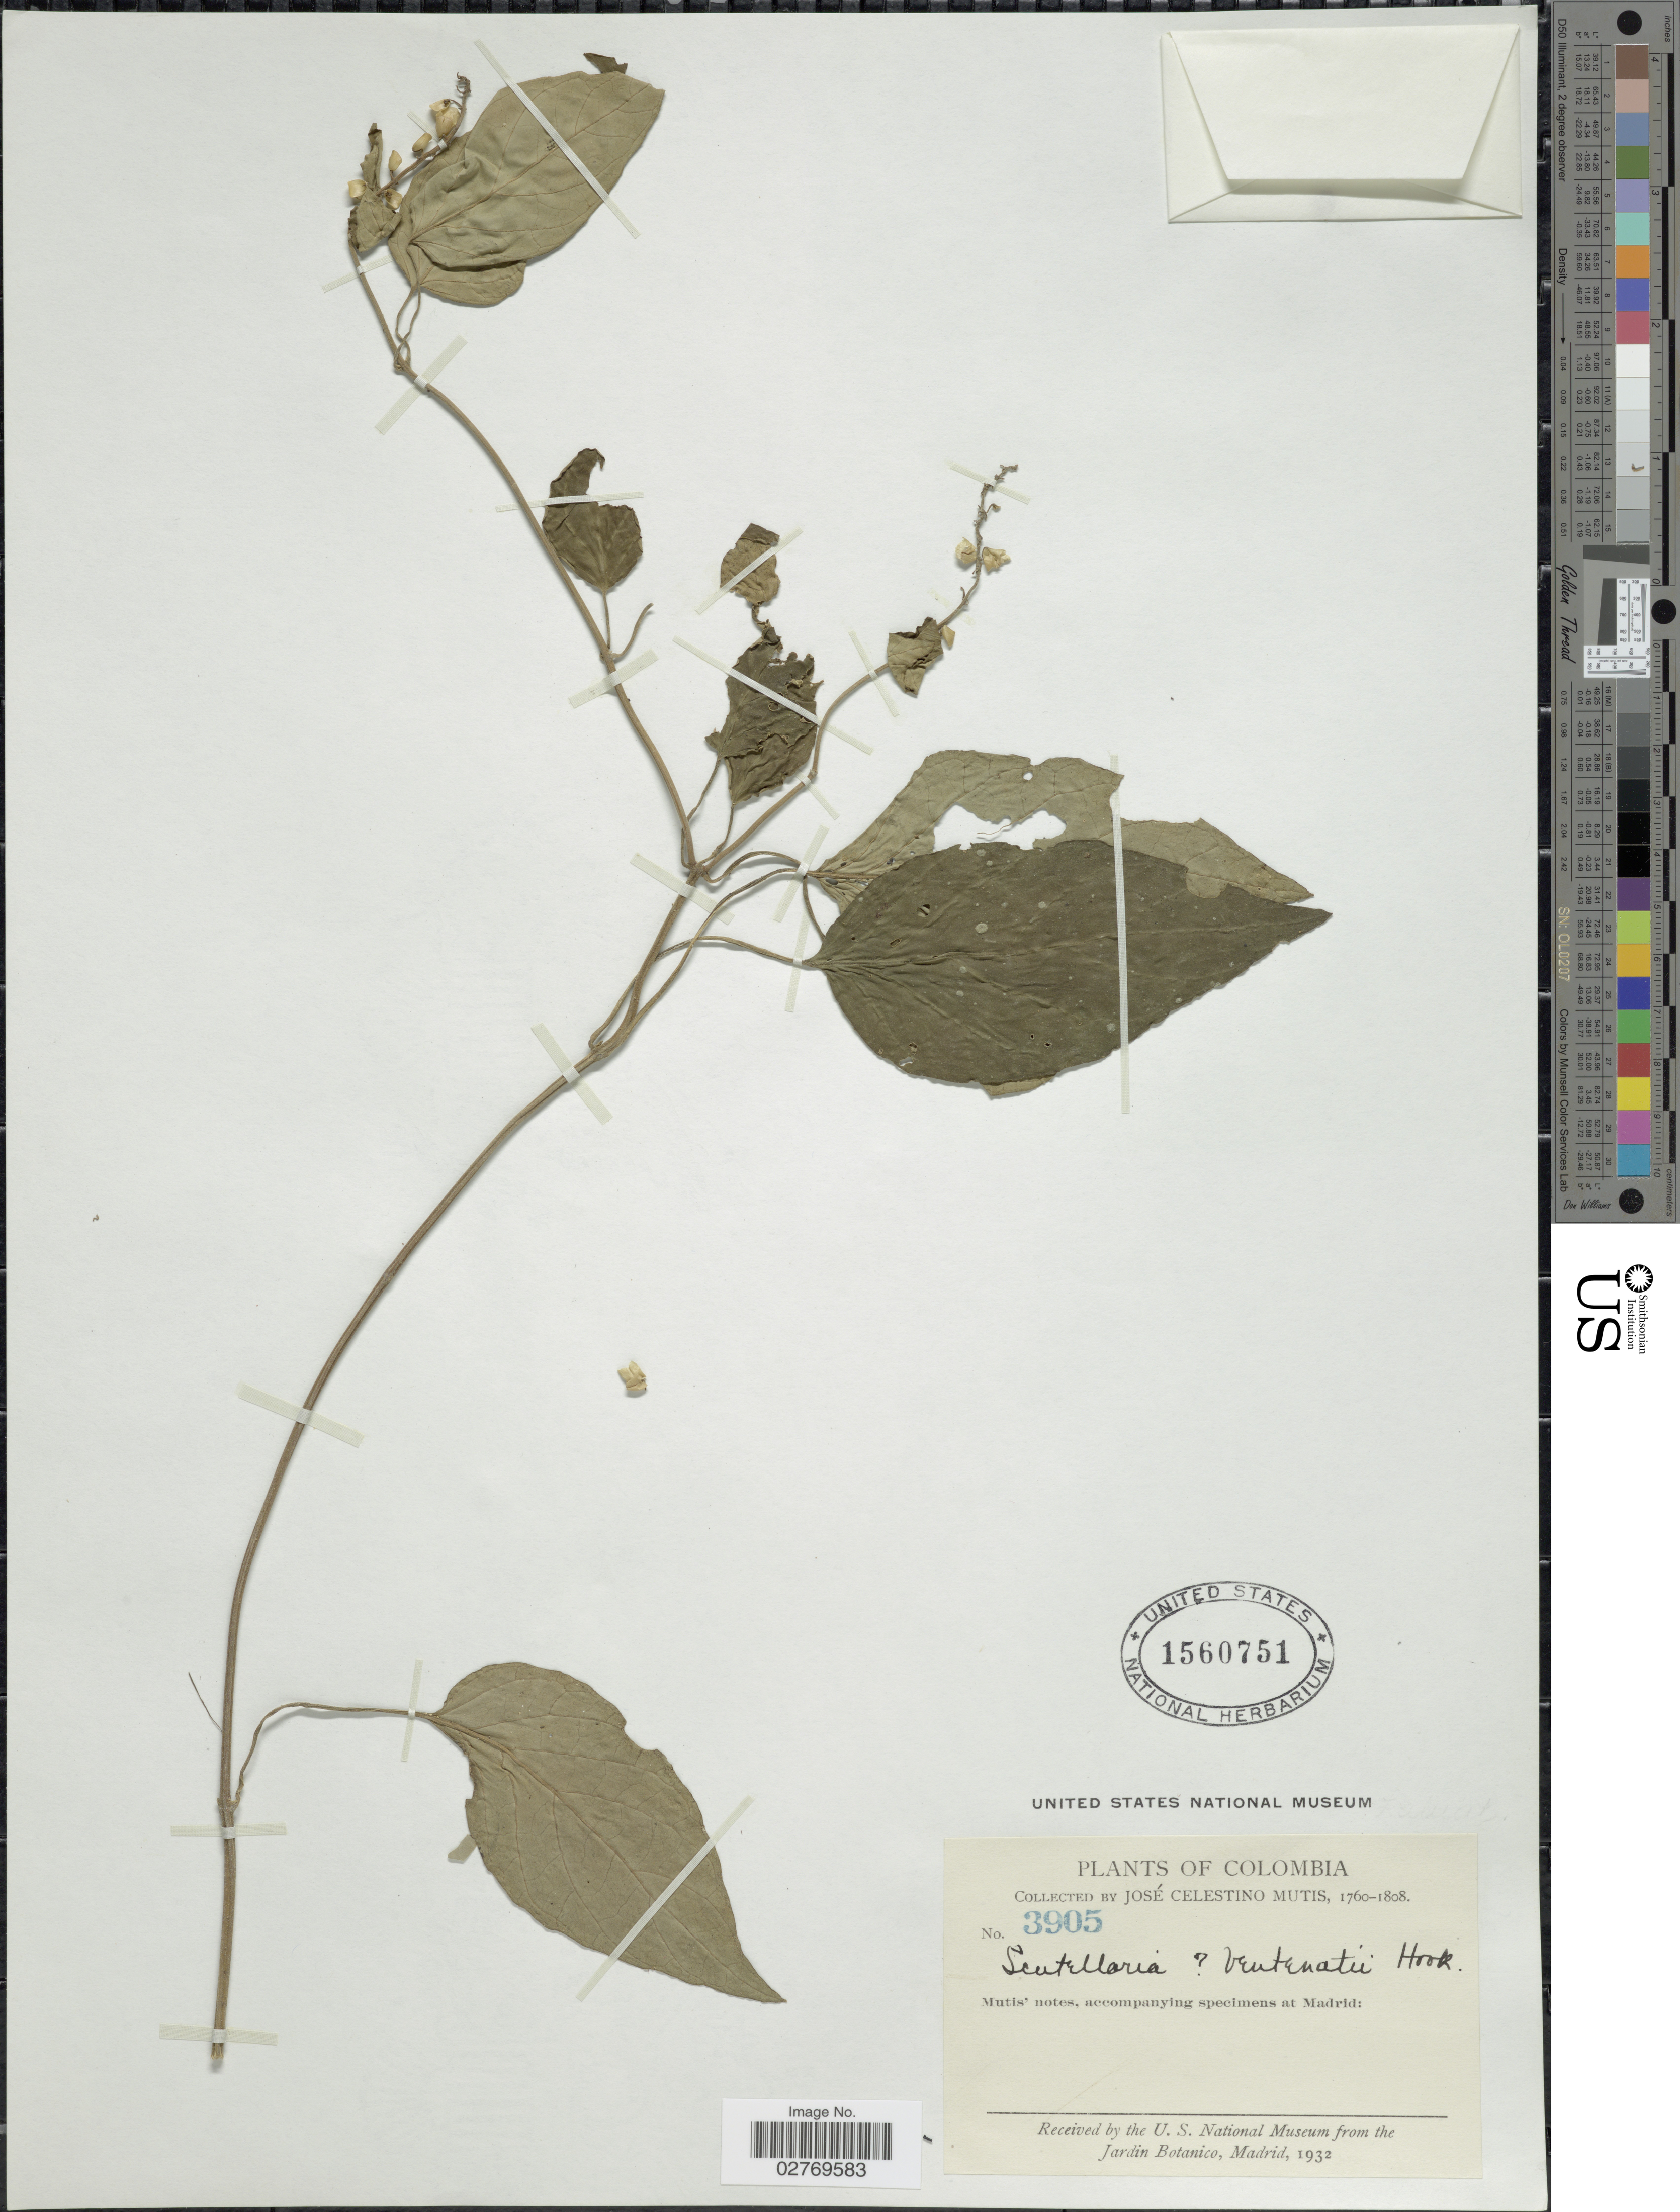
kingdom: Plantae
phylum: Tracheophyta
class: Magnoliopsida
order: Lamiales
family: Lamiaceae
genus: Scutellaria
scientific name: Scutellaria ventenatii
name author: Hook.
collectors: J. C. B. Mutis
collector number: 3905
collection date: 1760/1808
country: Colombia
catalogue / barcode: US 1560751